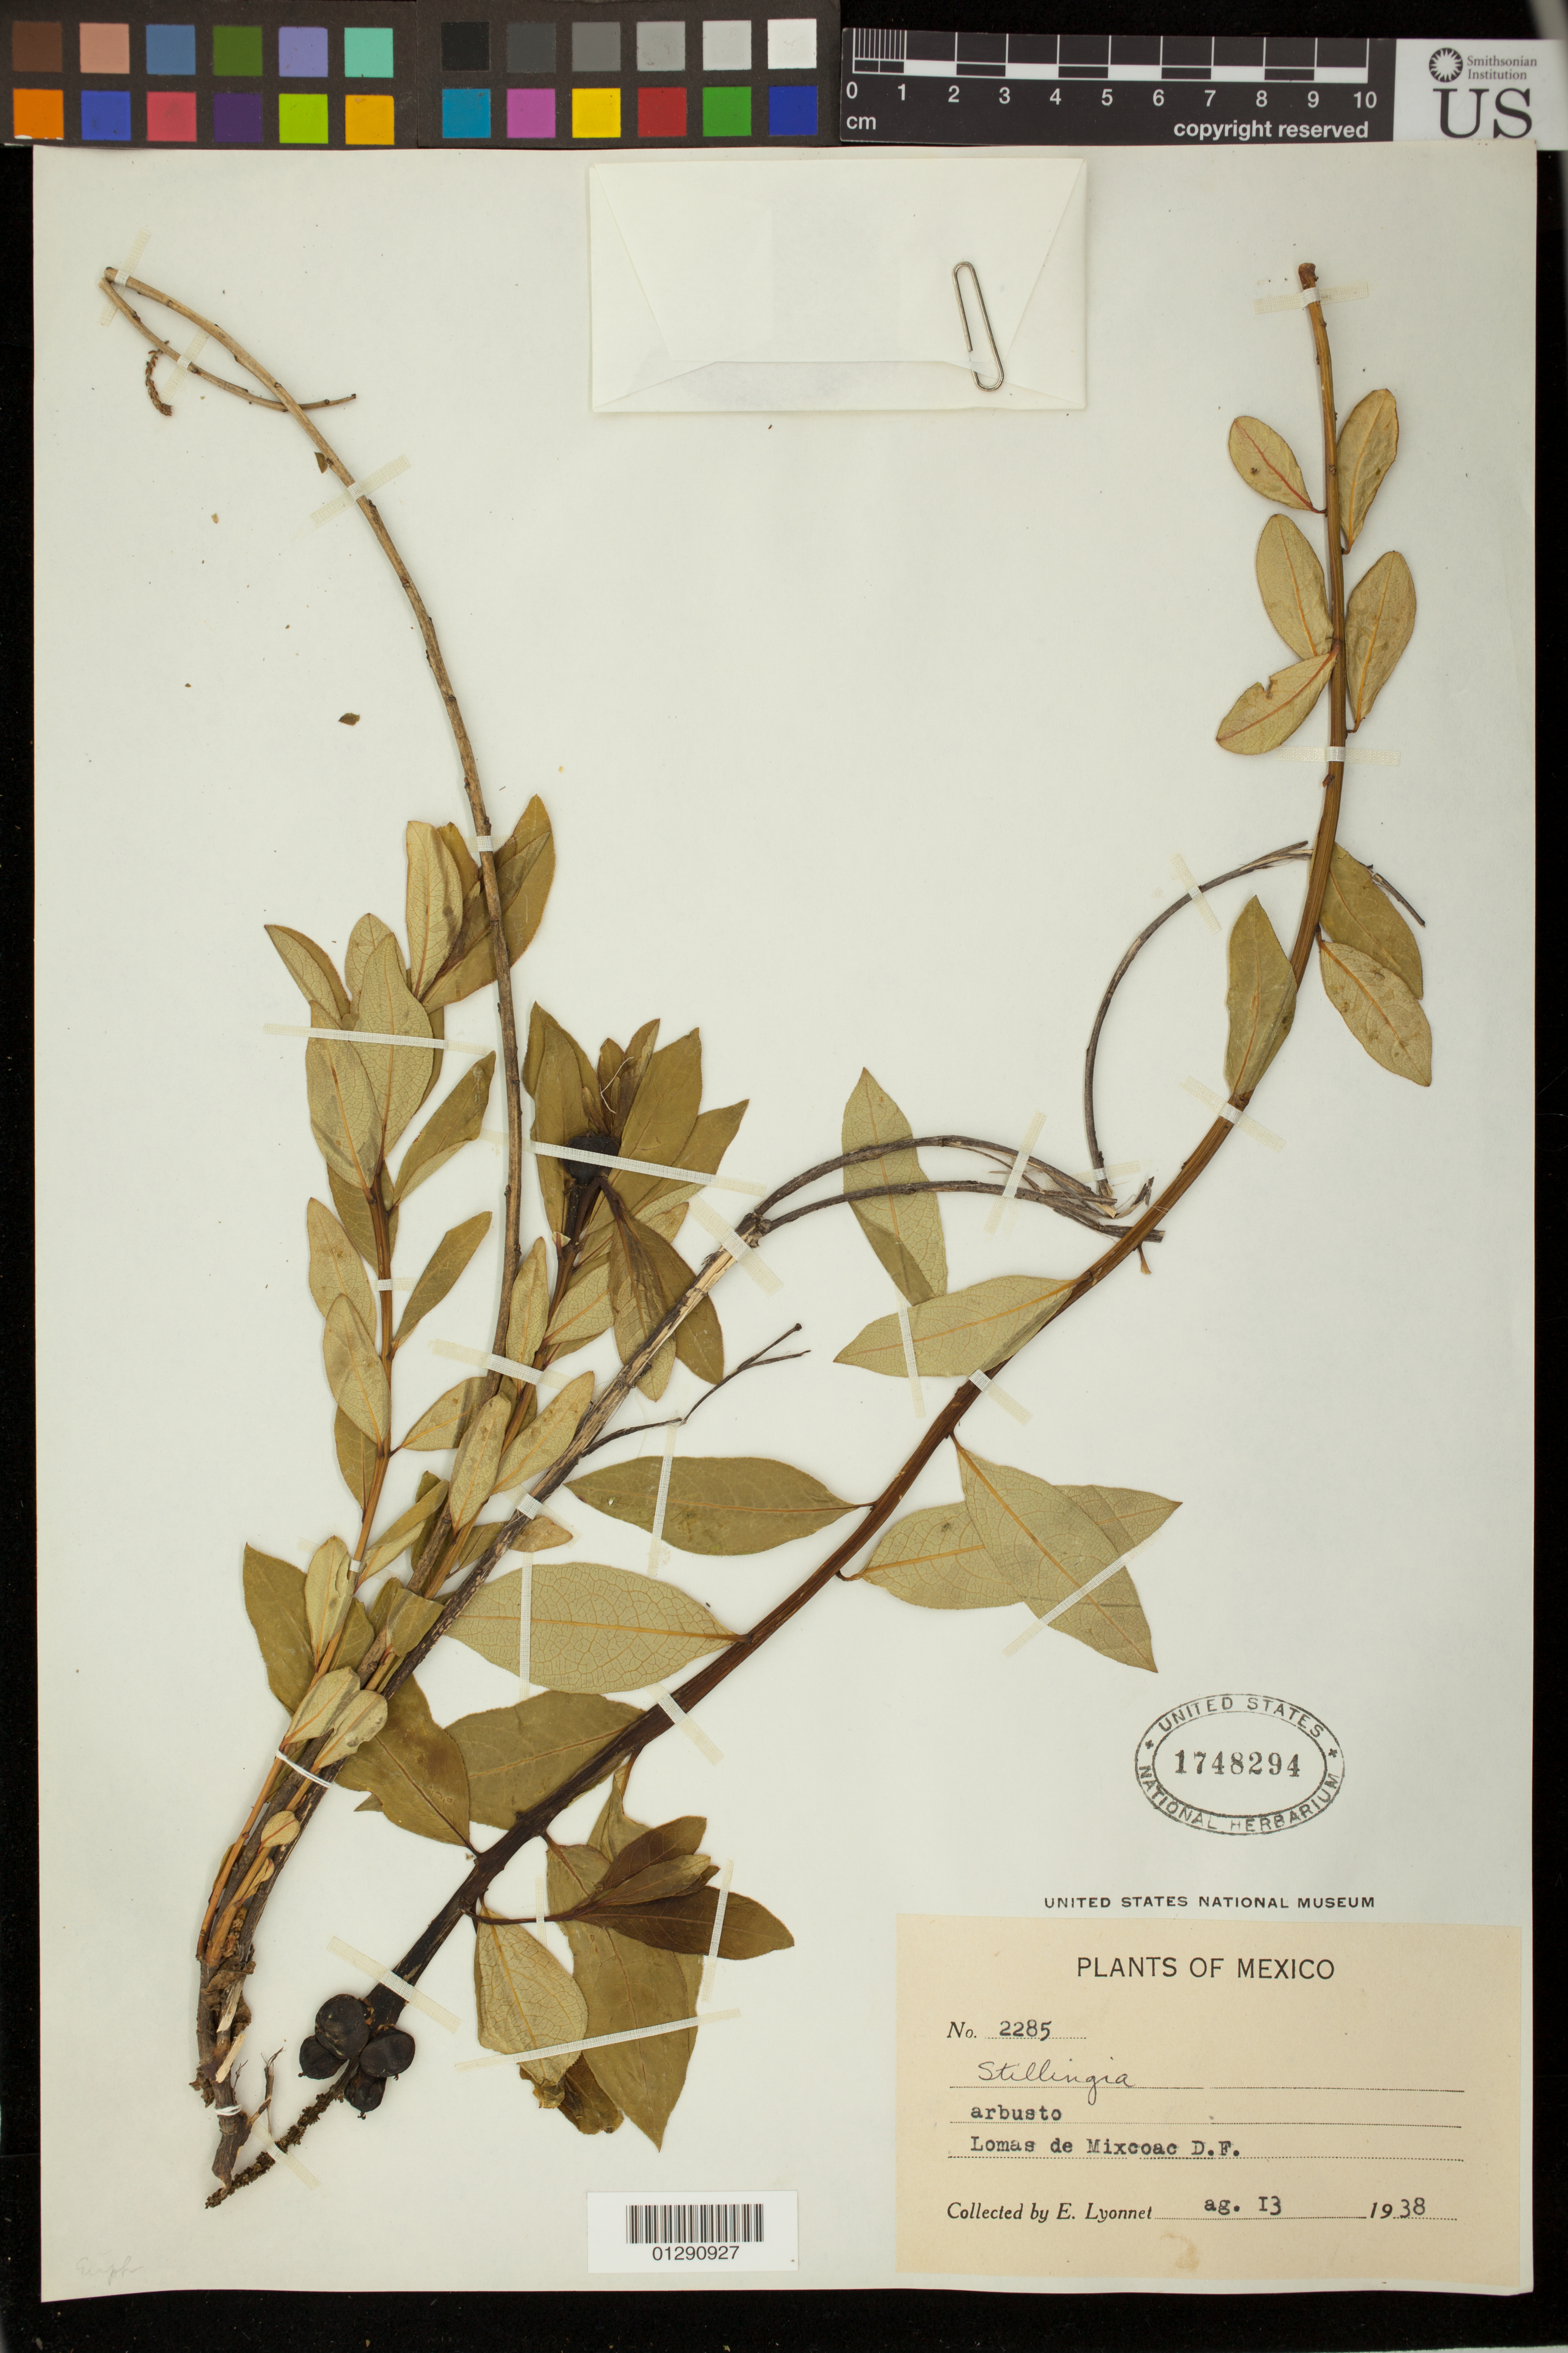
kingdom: Plantae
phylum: Tracheophyta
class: Magnoliopsida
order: Malpighiales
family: Euphorbiaceae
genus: Stillingia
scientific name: Stillingia sp.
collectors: E. Lyonnet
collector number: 2285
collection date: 1938-08-13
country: Mexico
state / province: Distrito Federal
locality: Lomas de Mixcoac D.F.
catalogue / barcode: US 1748294